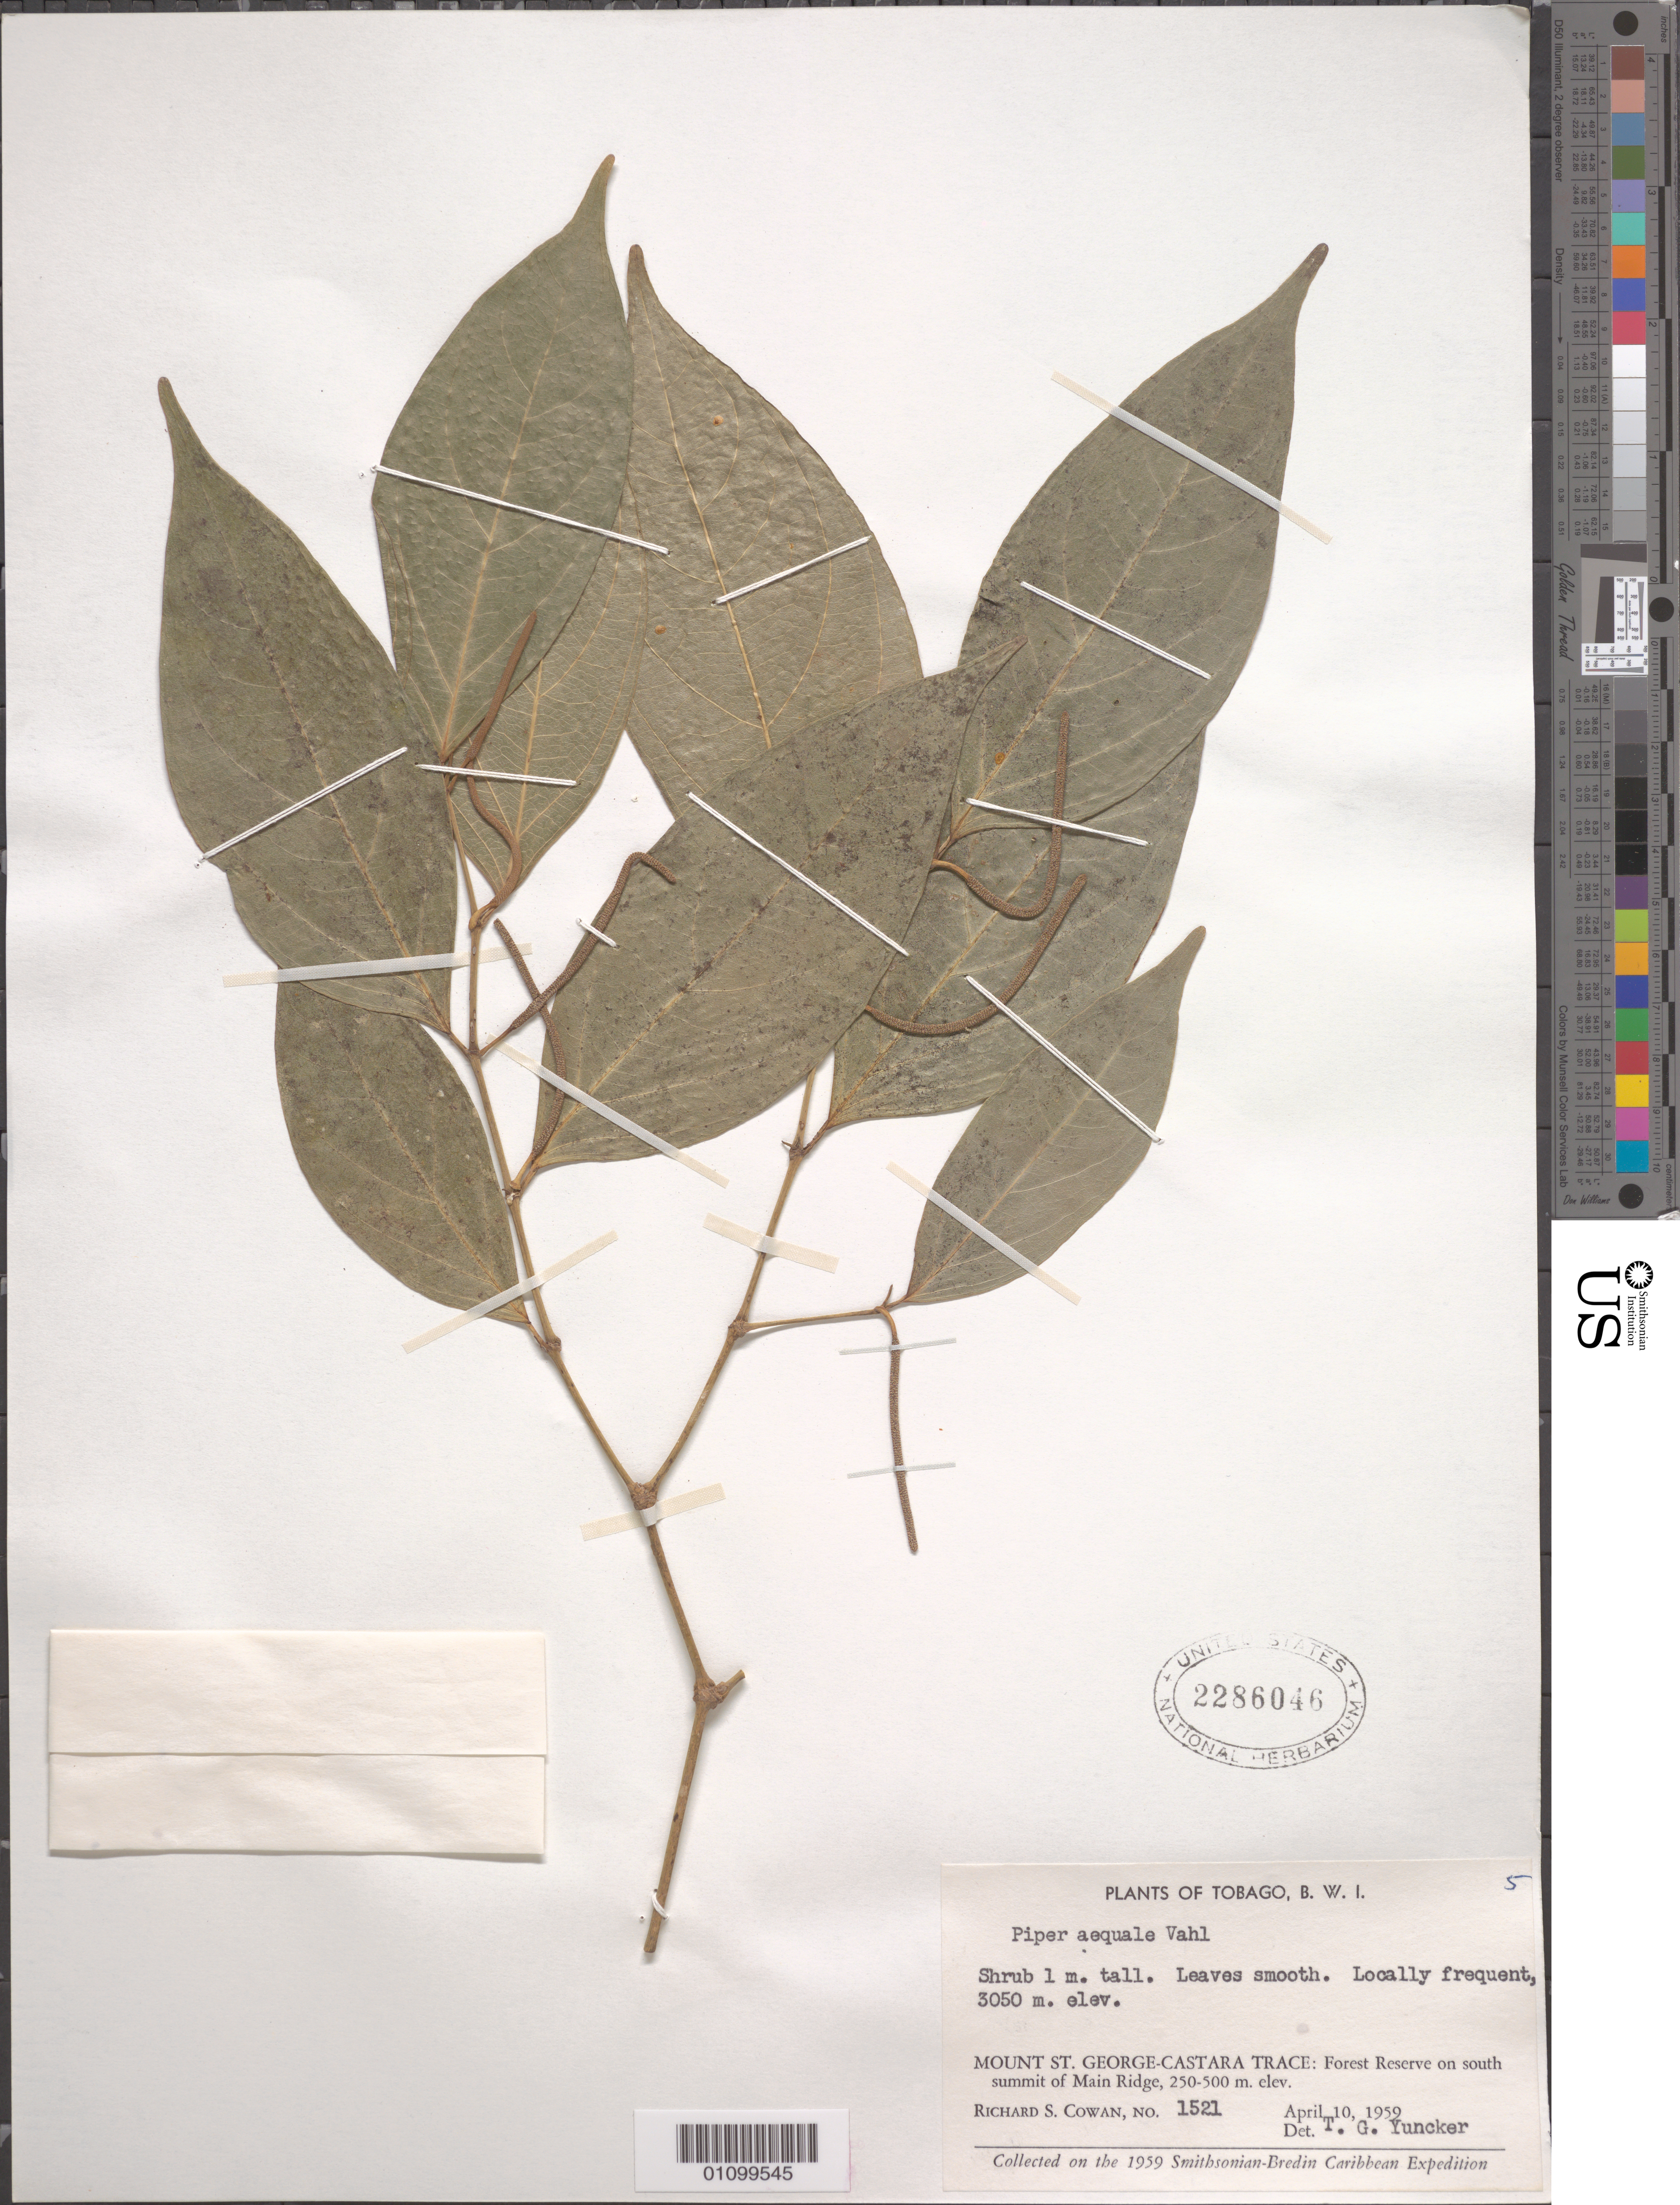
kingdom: Plantae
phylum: Tracheophyta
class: Magnoliopsida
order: Piperales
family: Piperaceae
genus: Piper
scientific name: Piper aequale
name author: Vahl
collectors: R. S. Cowan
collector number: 1521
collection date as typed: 10 Apr 1959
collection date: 1959-04-10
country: Trinidad and Tobago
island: Tobago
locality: Mount St. George-Castara Trace: Forest Reserve on S summit of Main Ridge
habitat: Locally frequent, 350m. elev.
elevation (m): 250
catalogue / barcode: US 2286046